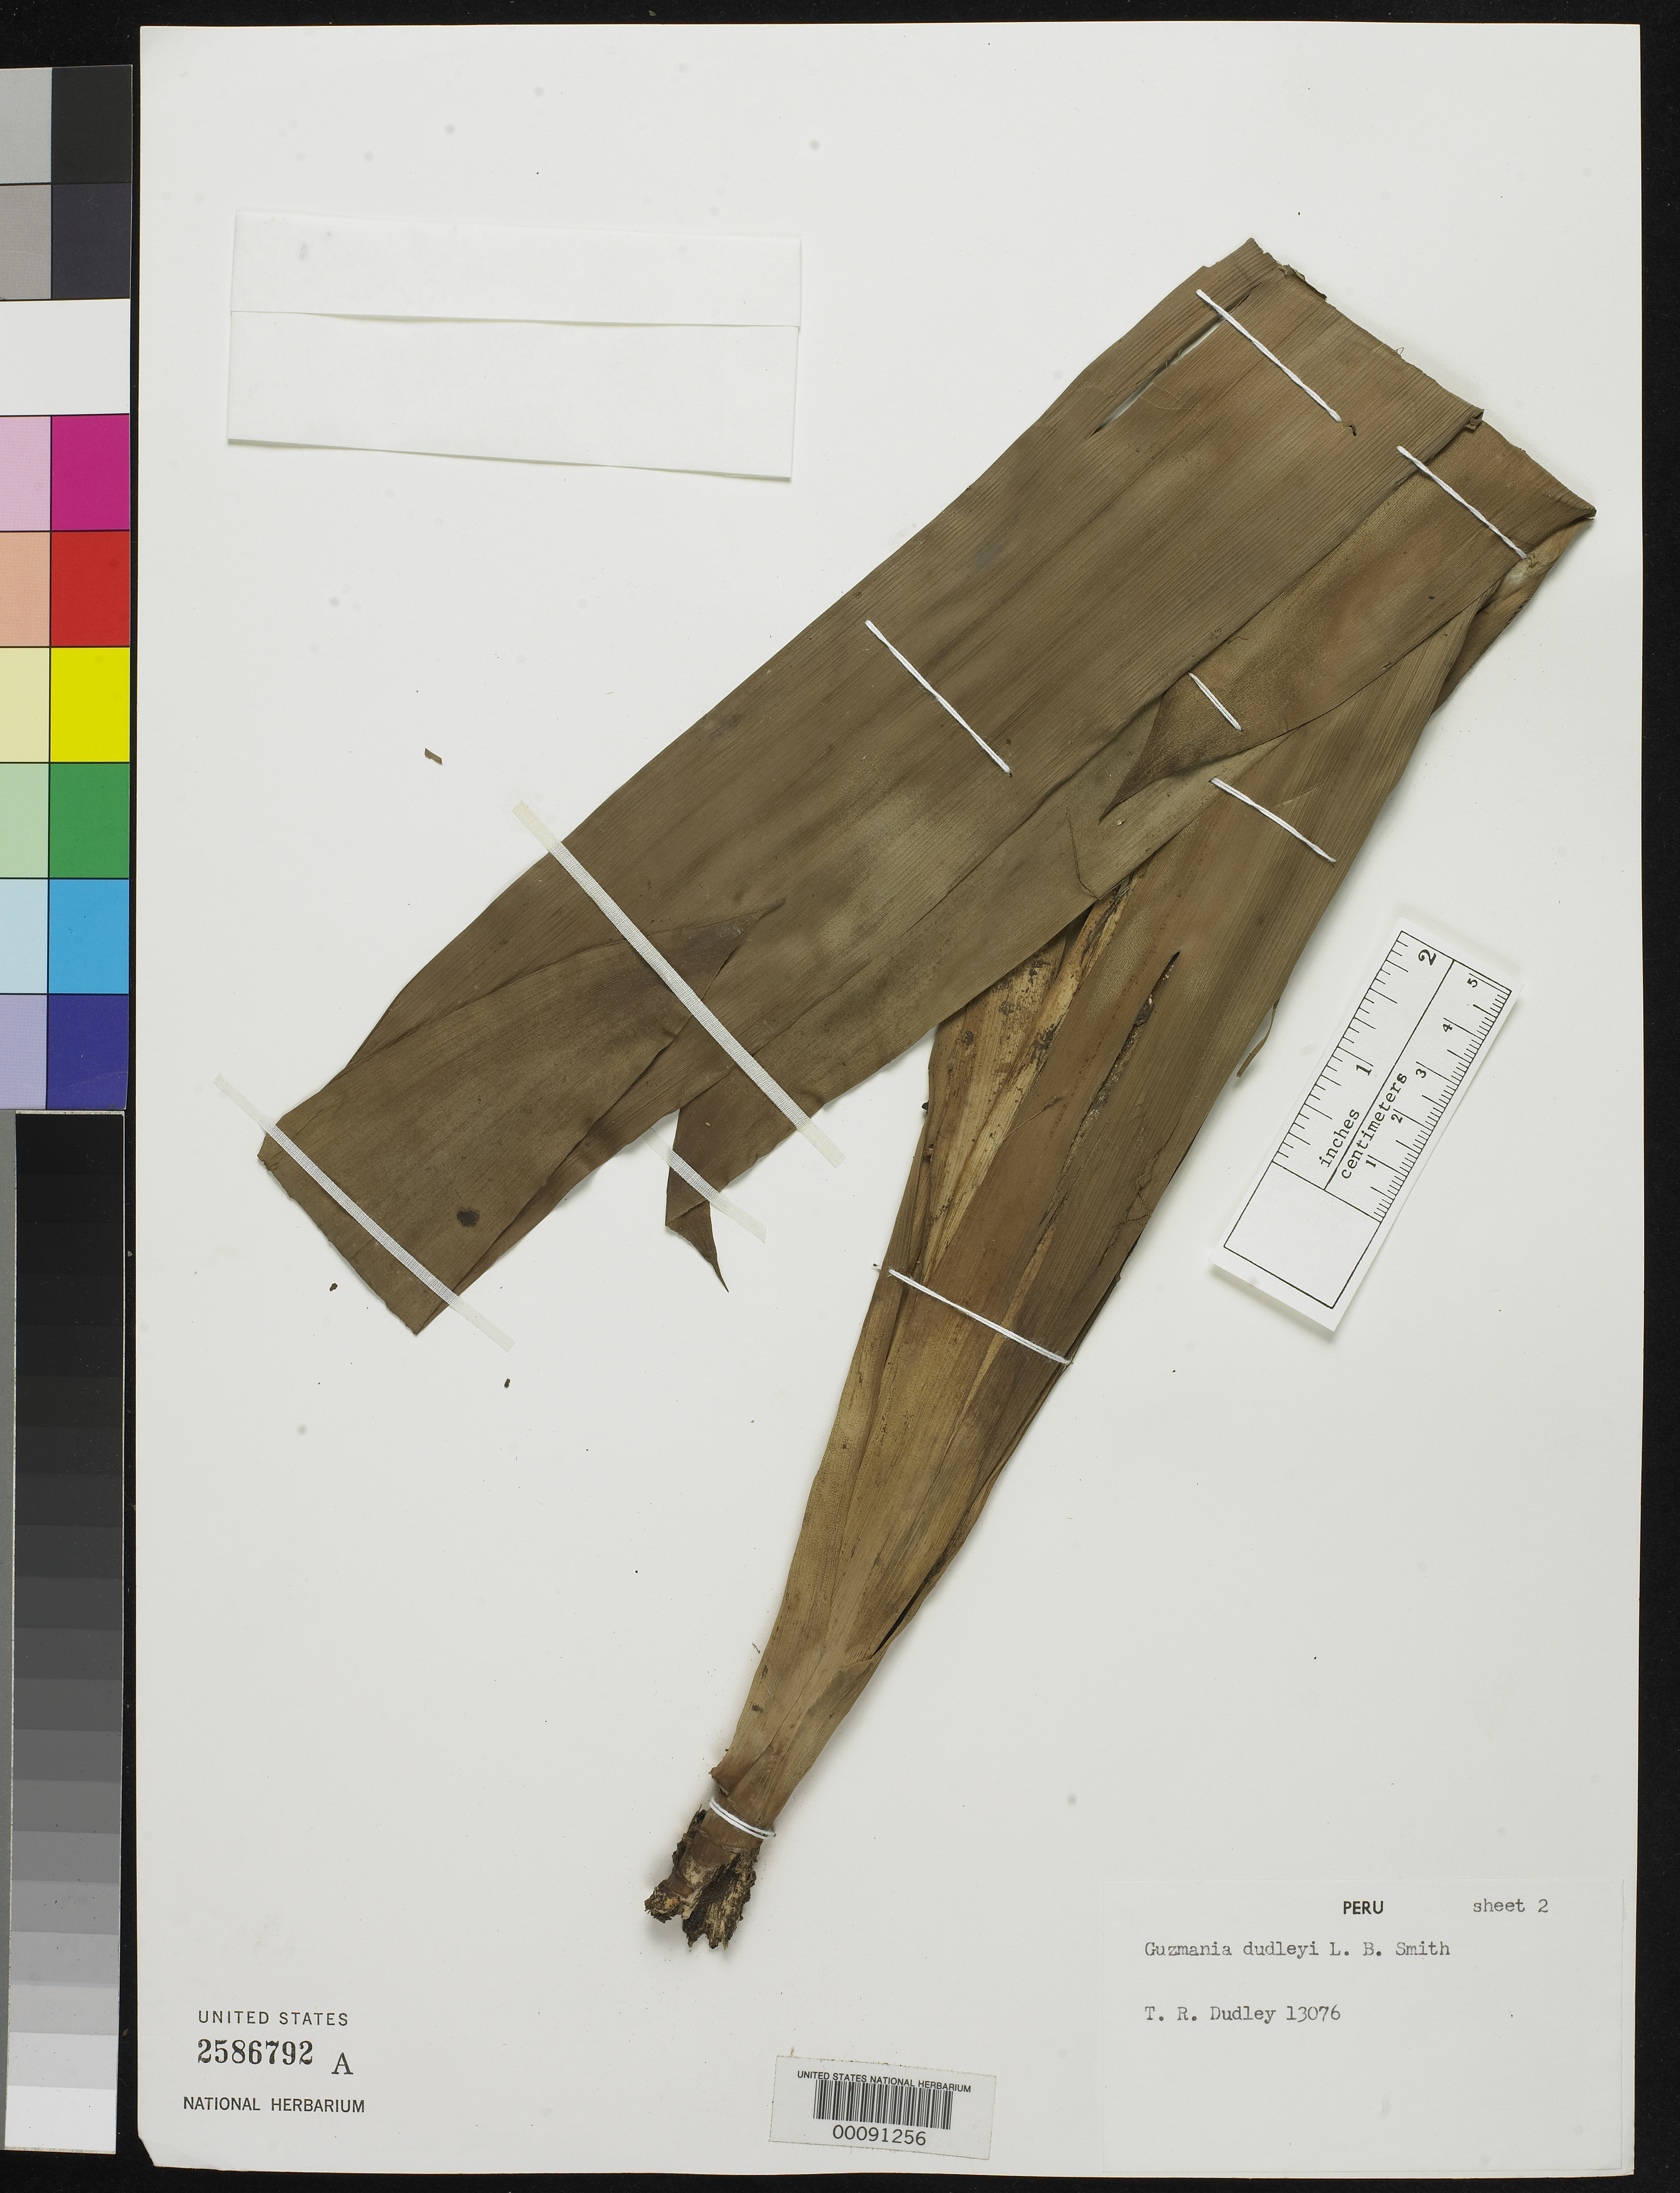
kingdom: Plantae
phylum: Tracheophyta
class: Liliopsida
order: Poales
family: Bromeliaceae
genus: Guzmania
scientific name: Guzmania dudleyi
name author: L.B. Sm.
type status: Holotype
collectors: T. R. Dudley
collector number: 13076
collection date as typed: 22 Jul 1969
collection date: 1969-07-22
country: Peru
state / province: Huánuco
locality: Río Llullapichis watershed, Cerros del Sira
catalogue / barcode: US 2586792A